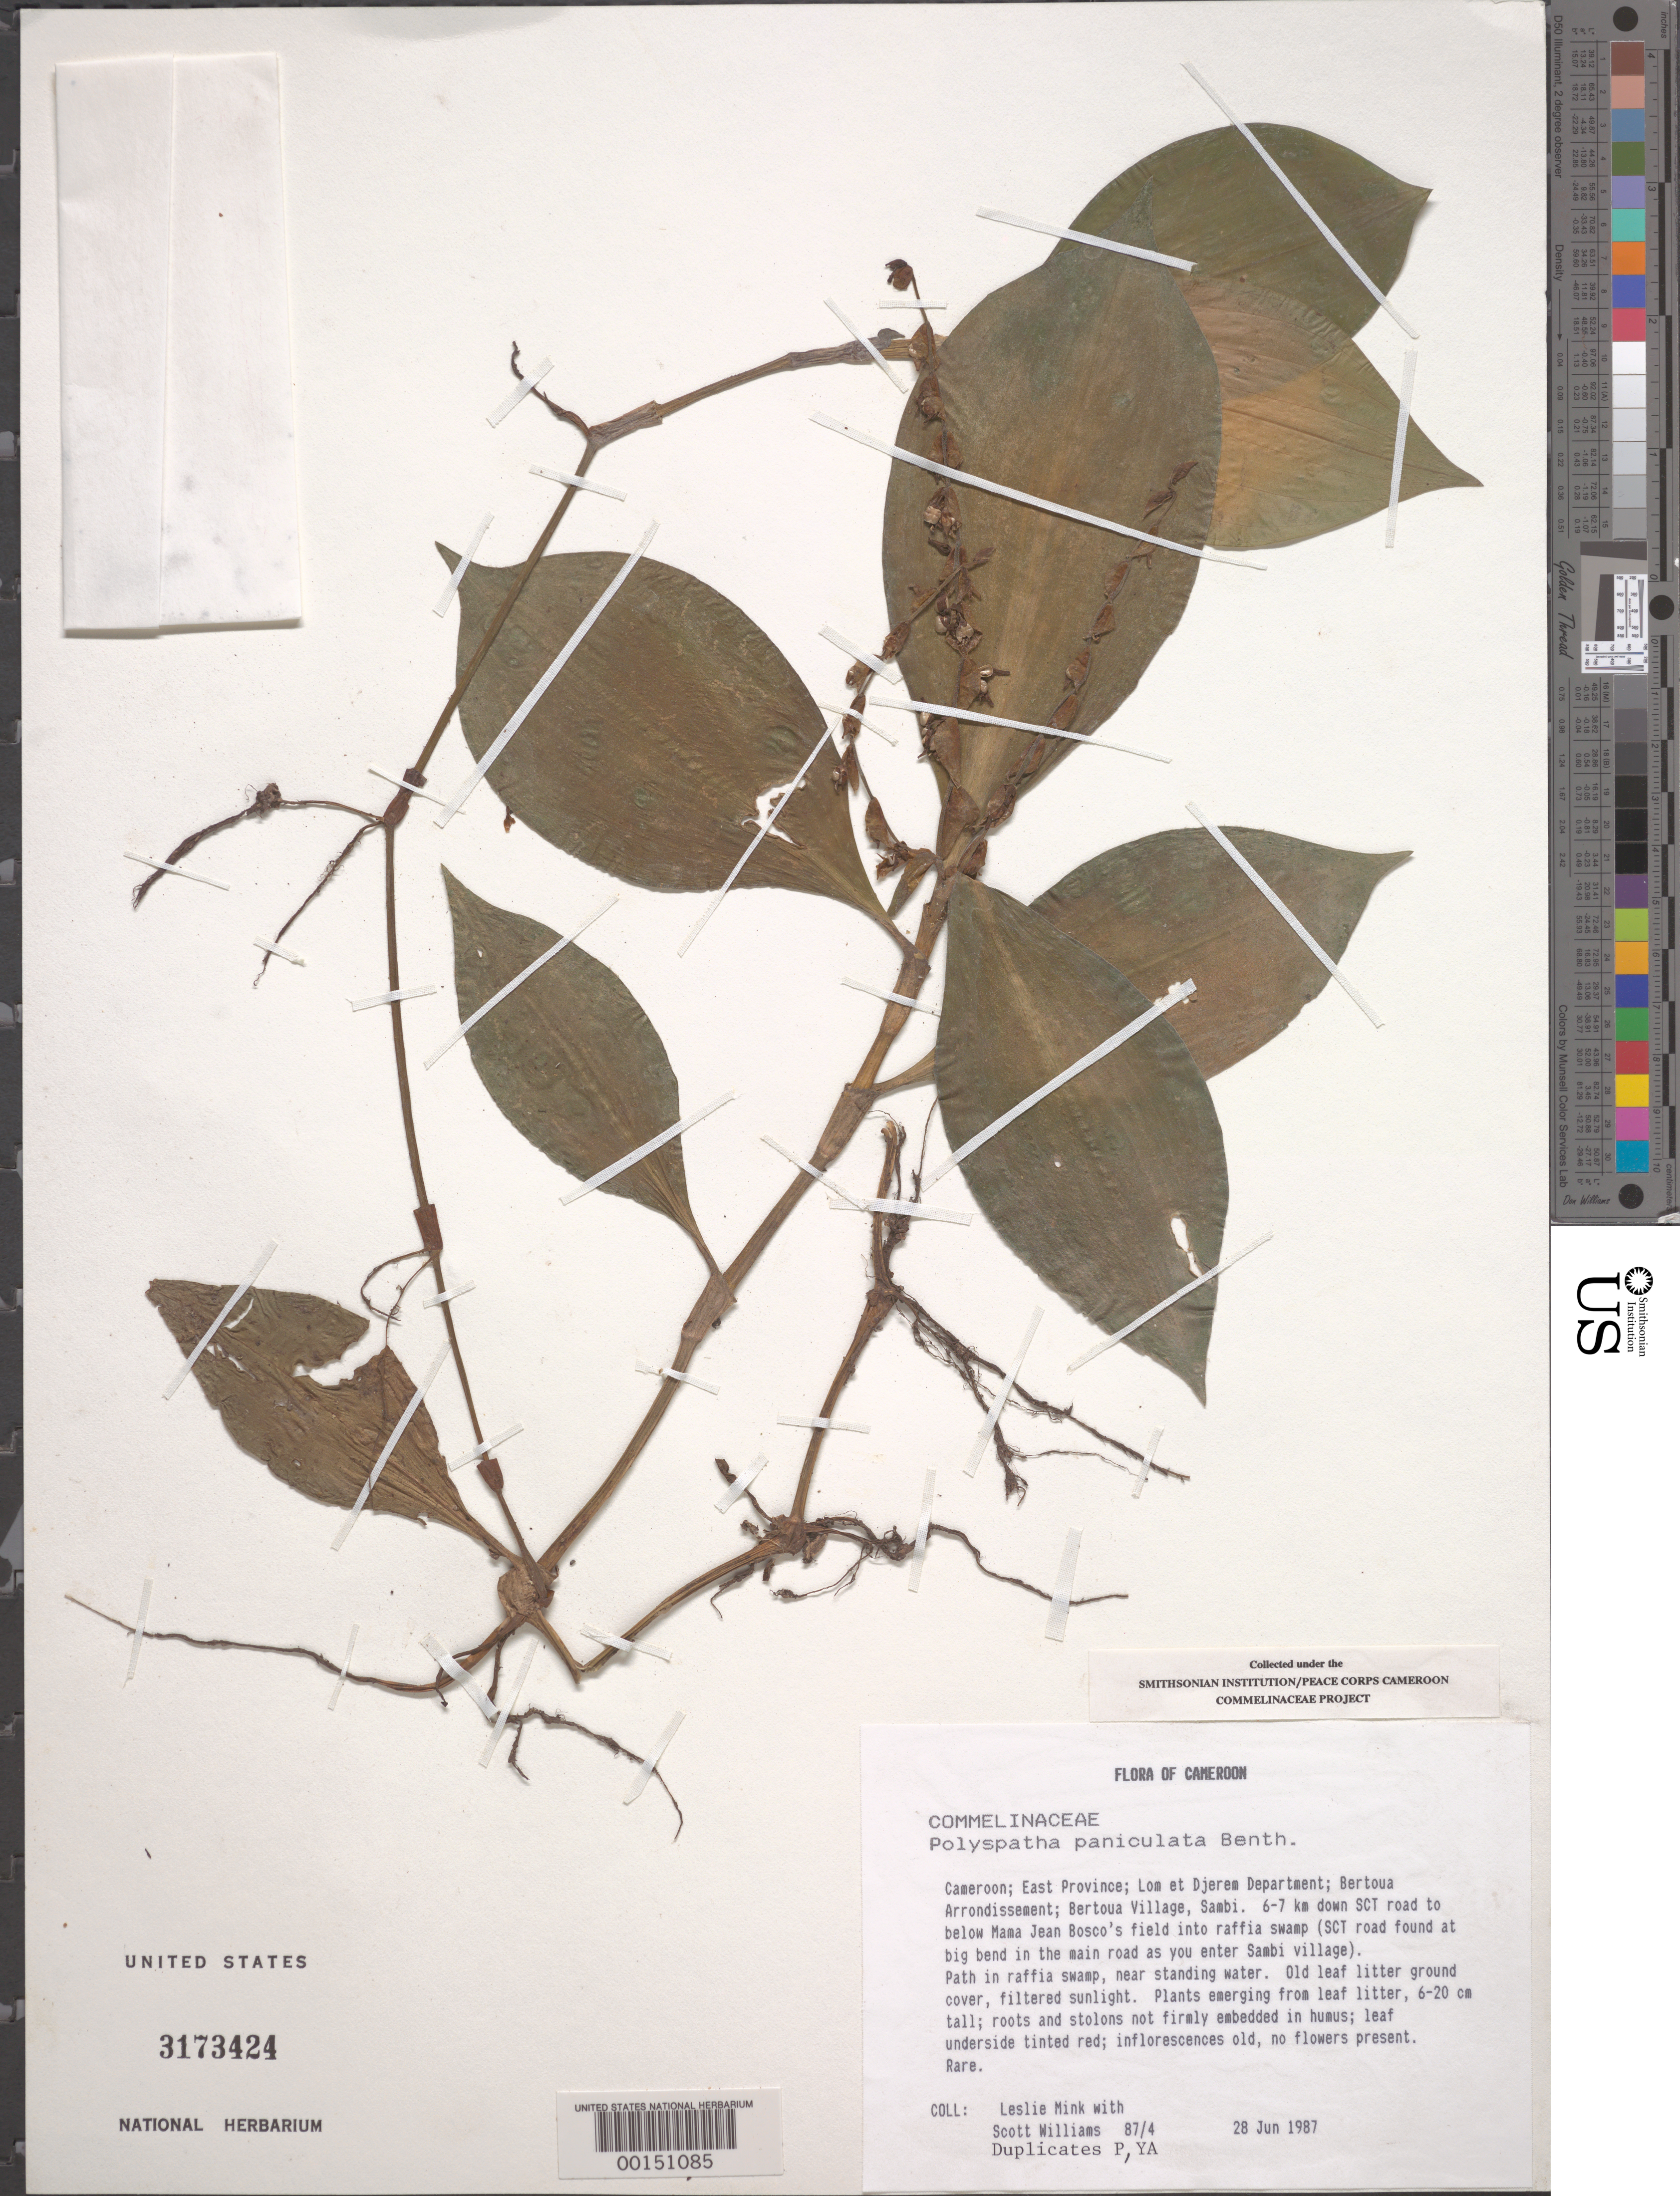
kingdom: Plantae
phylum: Tracheophyta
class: Liliopsida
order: Commelinales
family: Commelinaceae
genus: Polyspatha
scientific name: Polyspatha paniculata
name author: Benth.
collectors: L. Mink & S. Williams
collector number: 87/4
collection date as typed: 28 Jun 1987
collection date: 1987-06-28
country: Cameroon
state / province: Est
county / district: Lom-et-djerem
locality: Bertoua arrondissement, bertoua village, sambi, 6-7 km down sct road to below mama jean bosco's field into raffia swamp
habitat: Path in raffia swamp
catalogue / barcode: US 3173424